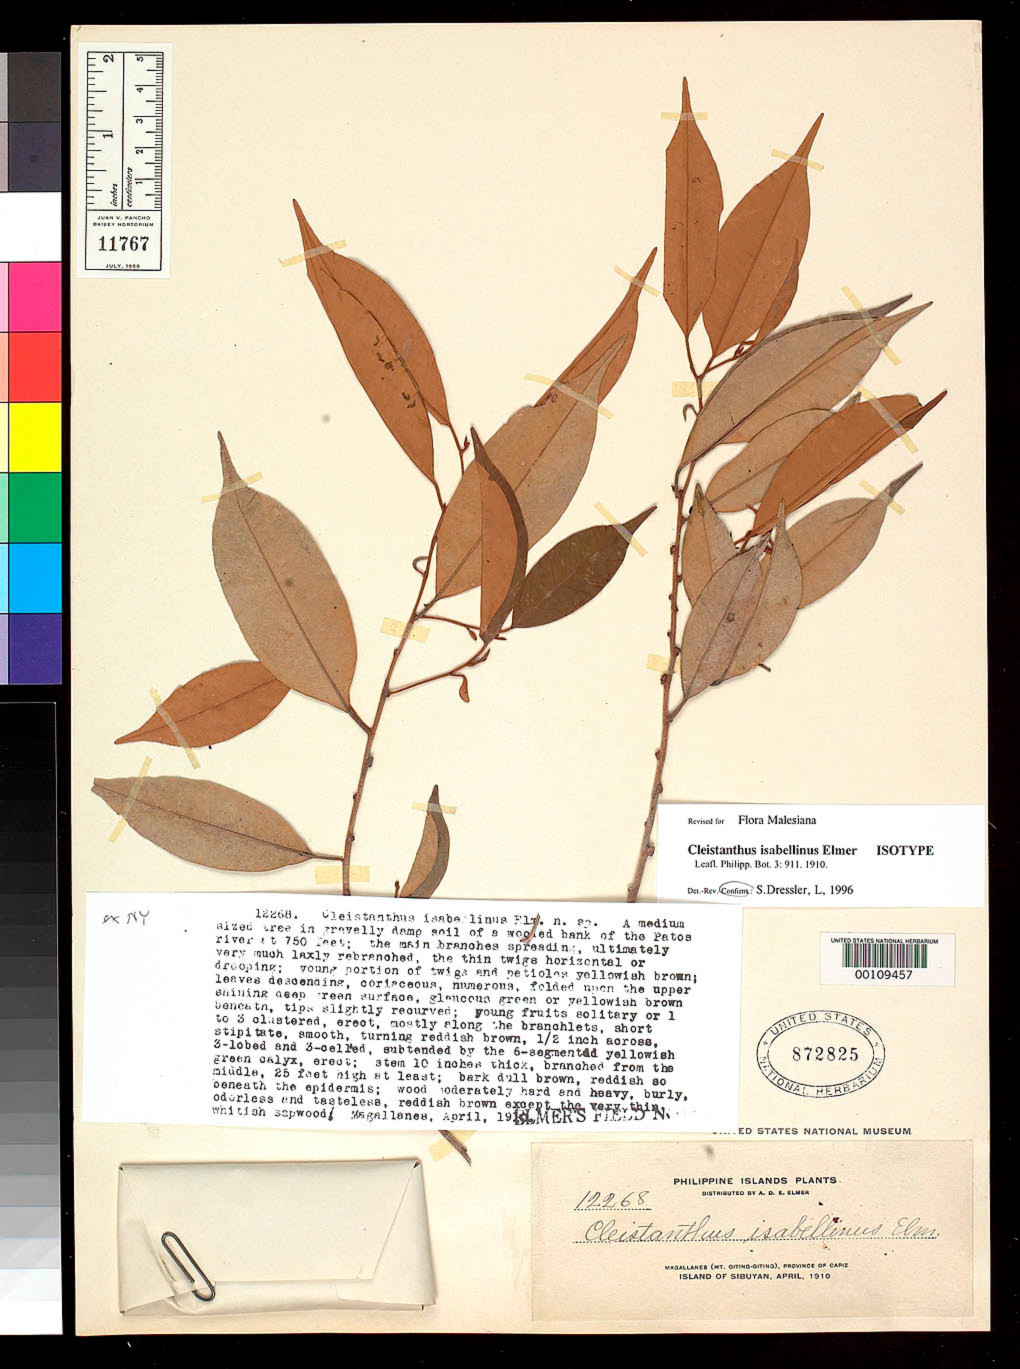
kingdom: Plantae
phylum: Tracheophyta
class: Magnoliopsida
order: Malpighiales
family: Phyllanthaceae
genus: Cleistanthus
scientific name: Cleistanthus isabellinus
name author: Elmer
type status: Isolectotype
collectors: A. D. E. Elmer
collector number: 12268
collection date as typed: Apr 1910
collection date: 1910-04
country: Philippines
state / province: Mimaropa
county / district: Romblon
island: Sibuyan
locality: Magallanes (Mt. Giting-Giting), Province of Capiz, Island of Sibuyan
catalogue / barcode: US 872825